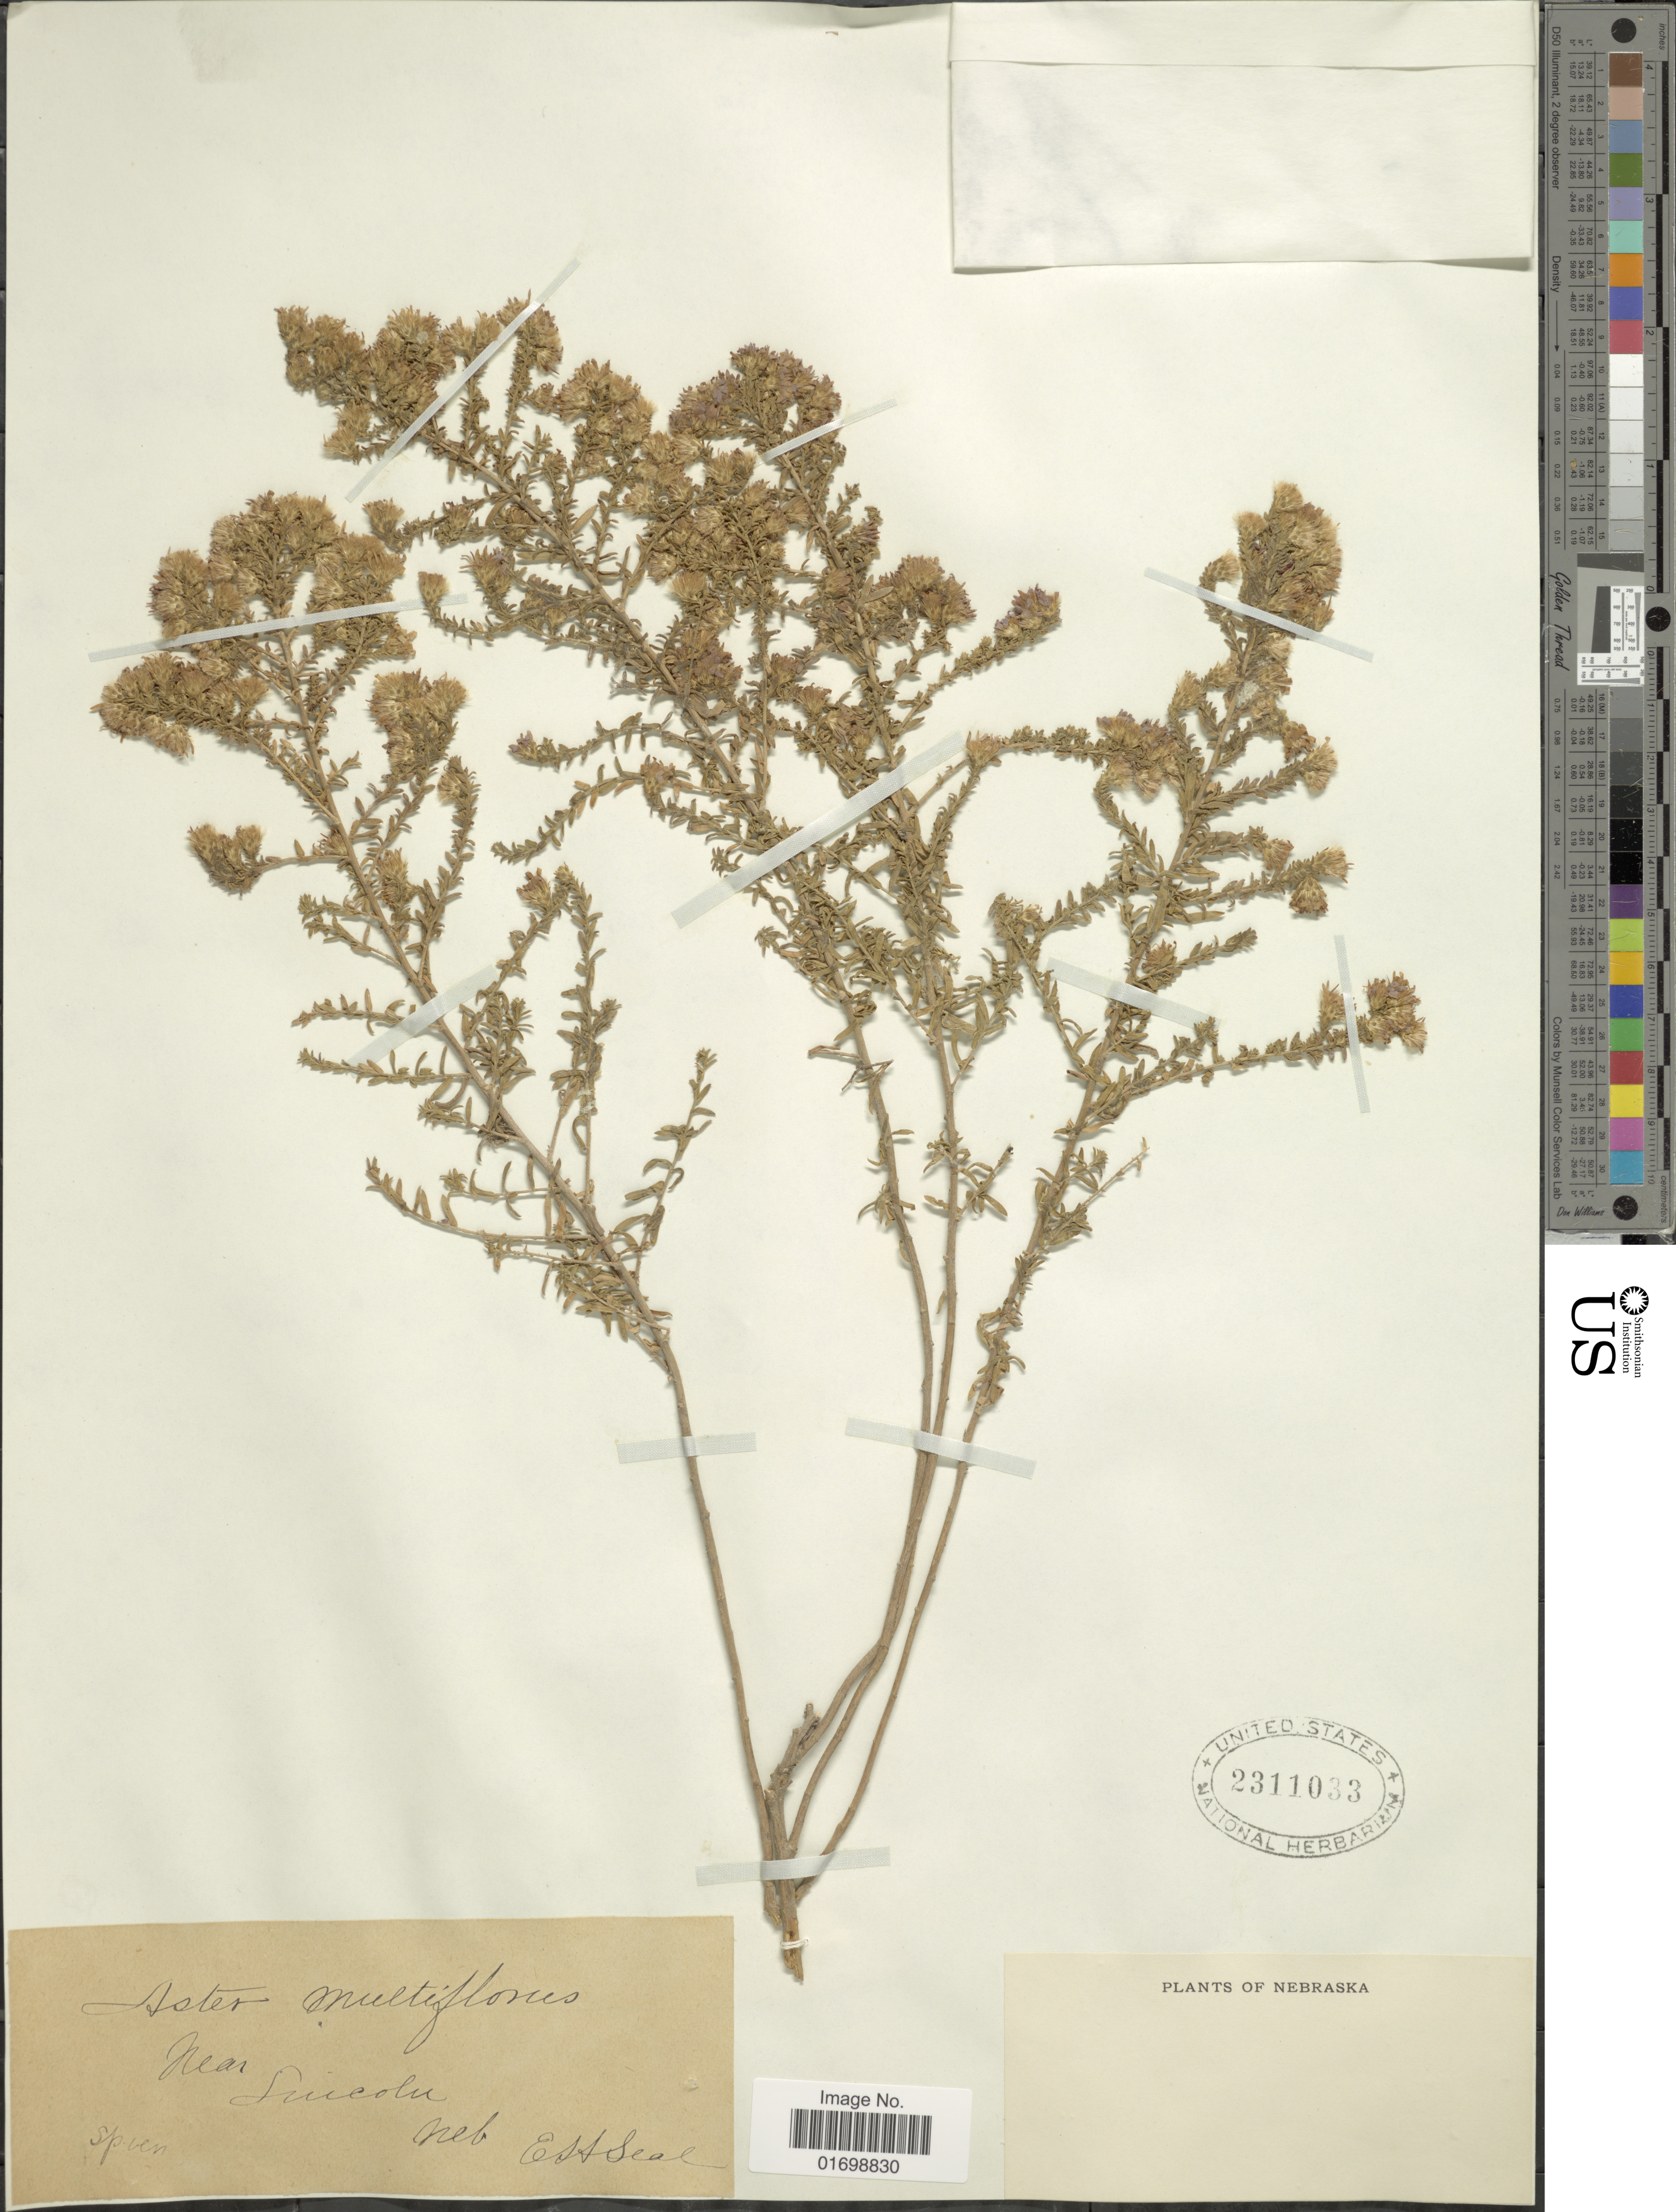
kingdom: Plantae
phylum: Tracheophyta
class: Magnoliopsida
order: Asterales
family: Asteraceae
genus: Symphyotrichum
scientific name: Symphyotrichum ericoides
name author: (L.) G.L. Nesom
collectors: E. Seal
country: United States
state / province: Nebraska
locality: Near Lincoln.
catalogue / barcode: US 2311033